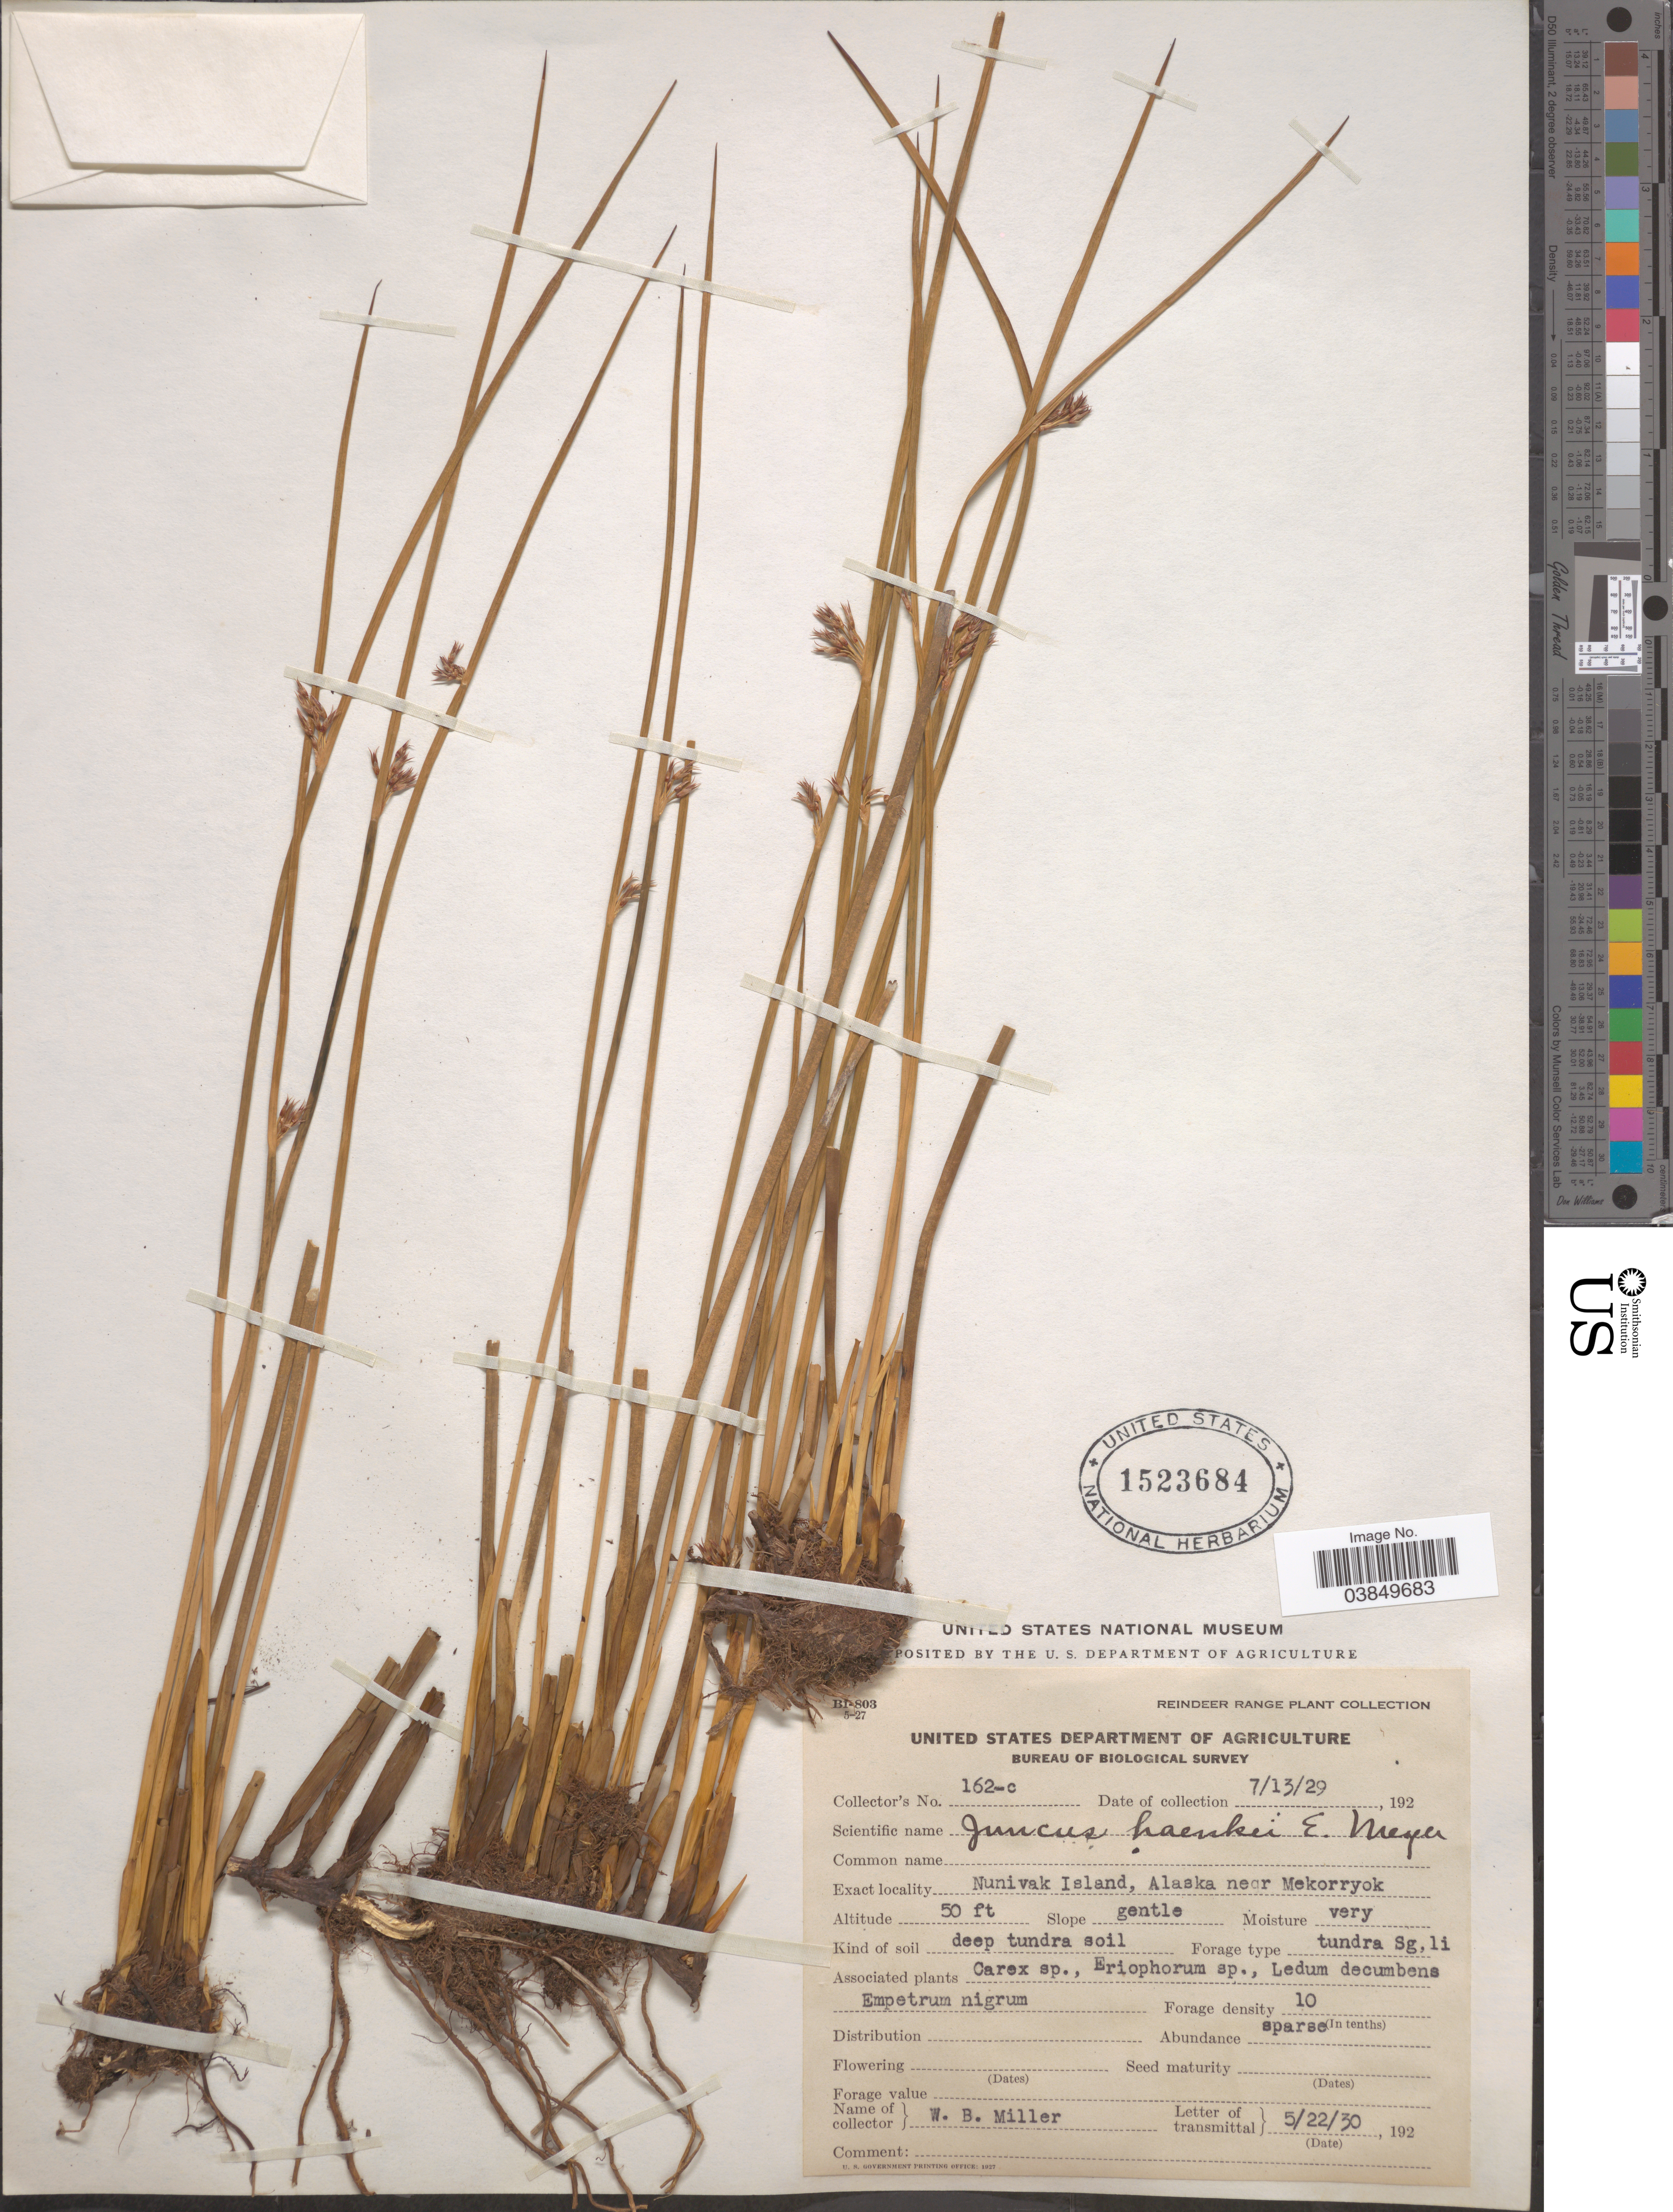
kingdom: Plantae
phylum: Tracheophyta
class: Liliopsida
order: Poales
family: Juncaceae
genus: Juncus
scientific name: Juncus balticus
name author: Willd.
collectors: W. Miller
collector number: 162-c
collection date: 1929-07-13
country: United States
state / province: Alaska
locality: Nunivak Island, Alaska near Mekorryok.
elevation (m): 15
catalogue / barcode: US 1523684